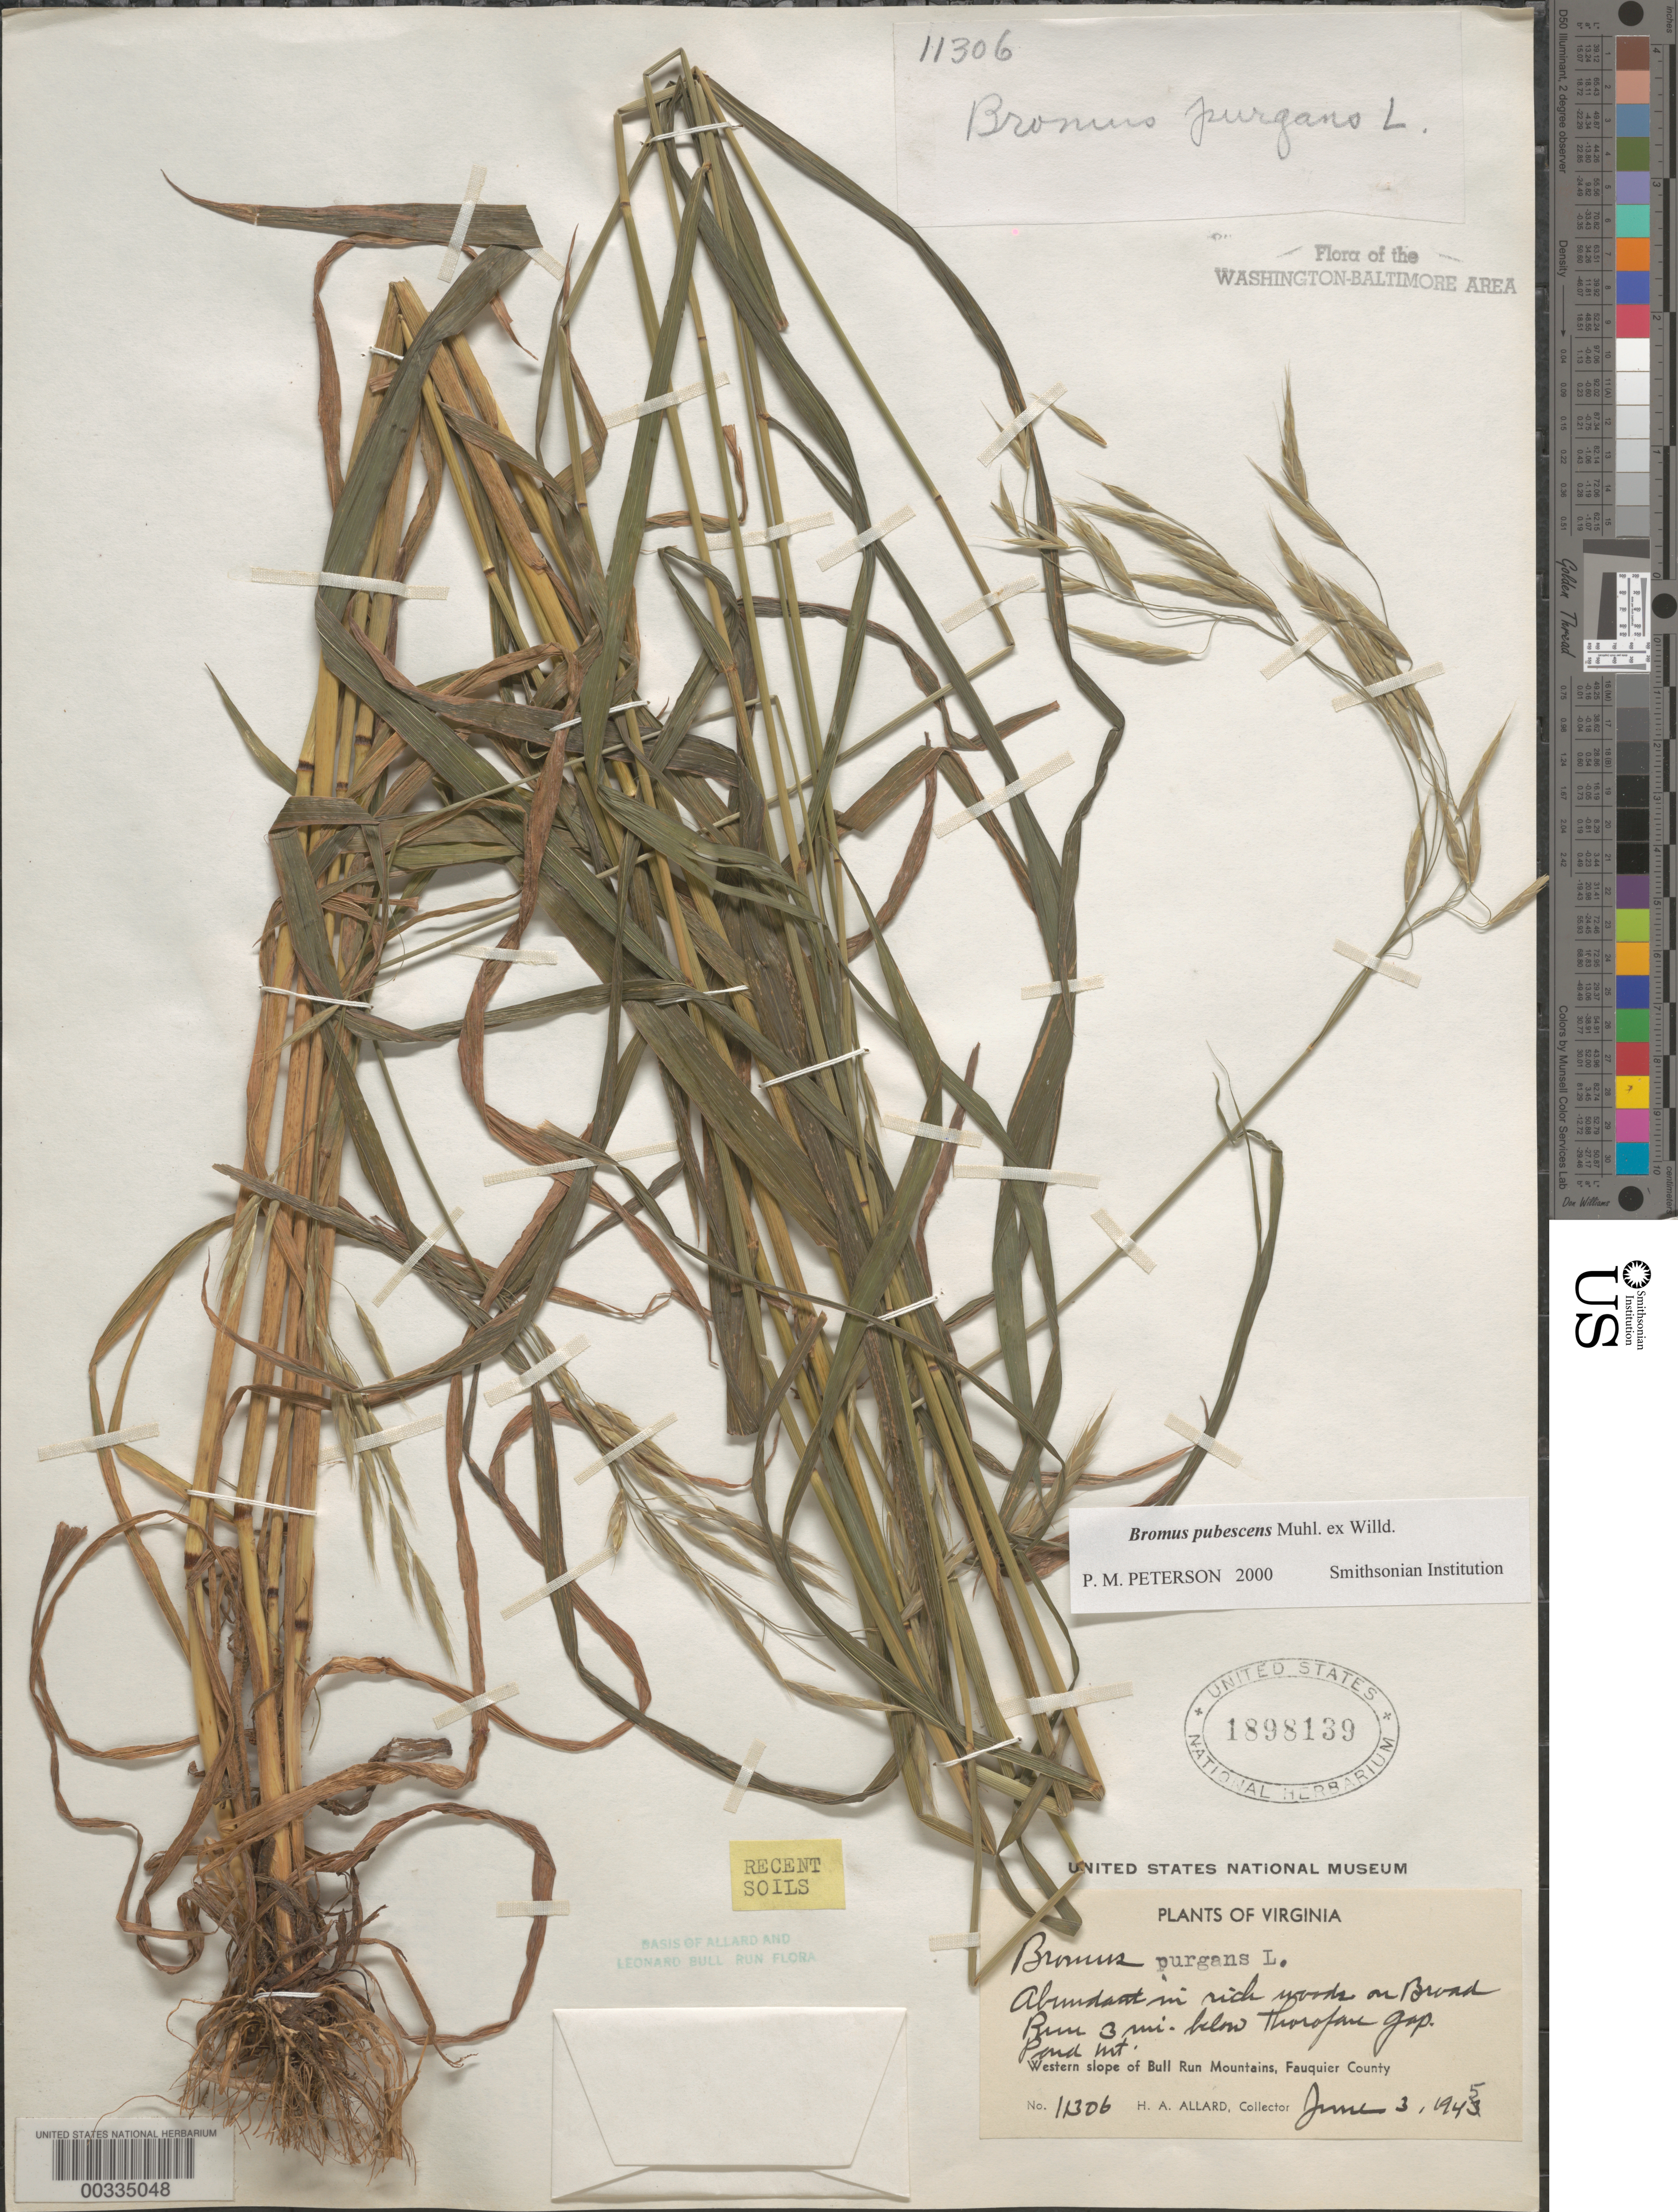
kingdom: Plantae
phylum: Tracheophyta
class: Liliopsida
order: Poales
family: Poaceae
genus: Bromus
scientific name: Bromus pubescens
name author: Muhl. ex Willd.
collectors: H. A. Allard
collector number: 11306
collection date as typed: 03 Jun 1945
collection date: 1945-06-03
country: United States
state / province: Virginia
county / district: Fauquier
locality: Broad Run, below Thorofare Gap Bull Run Mts.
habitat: In rich woods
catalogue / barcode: US 1898139